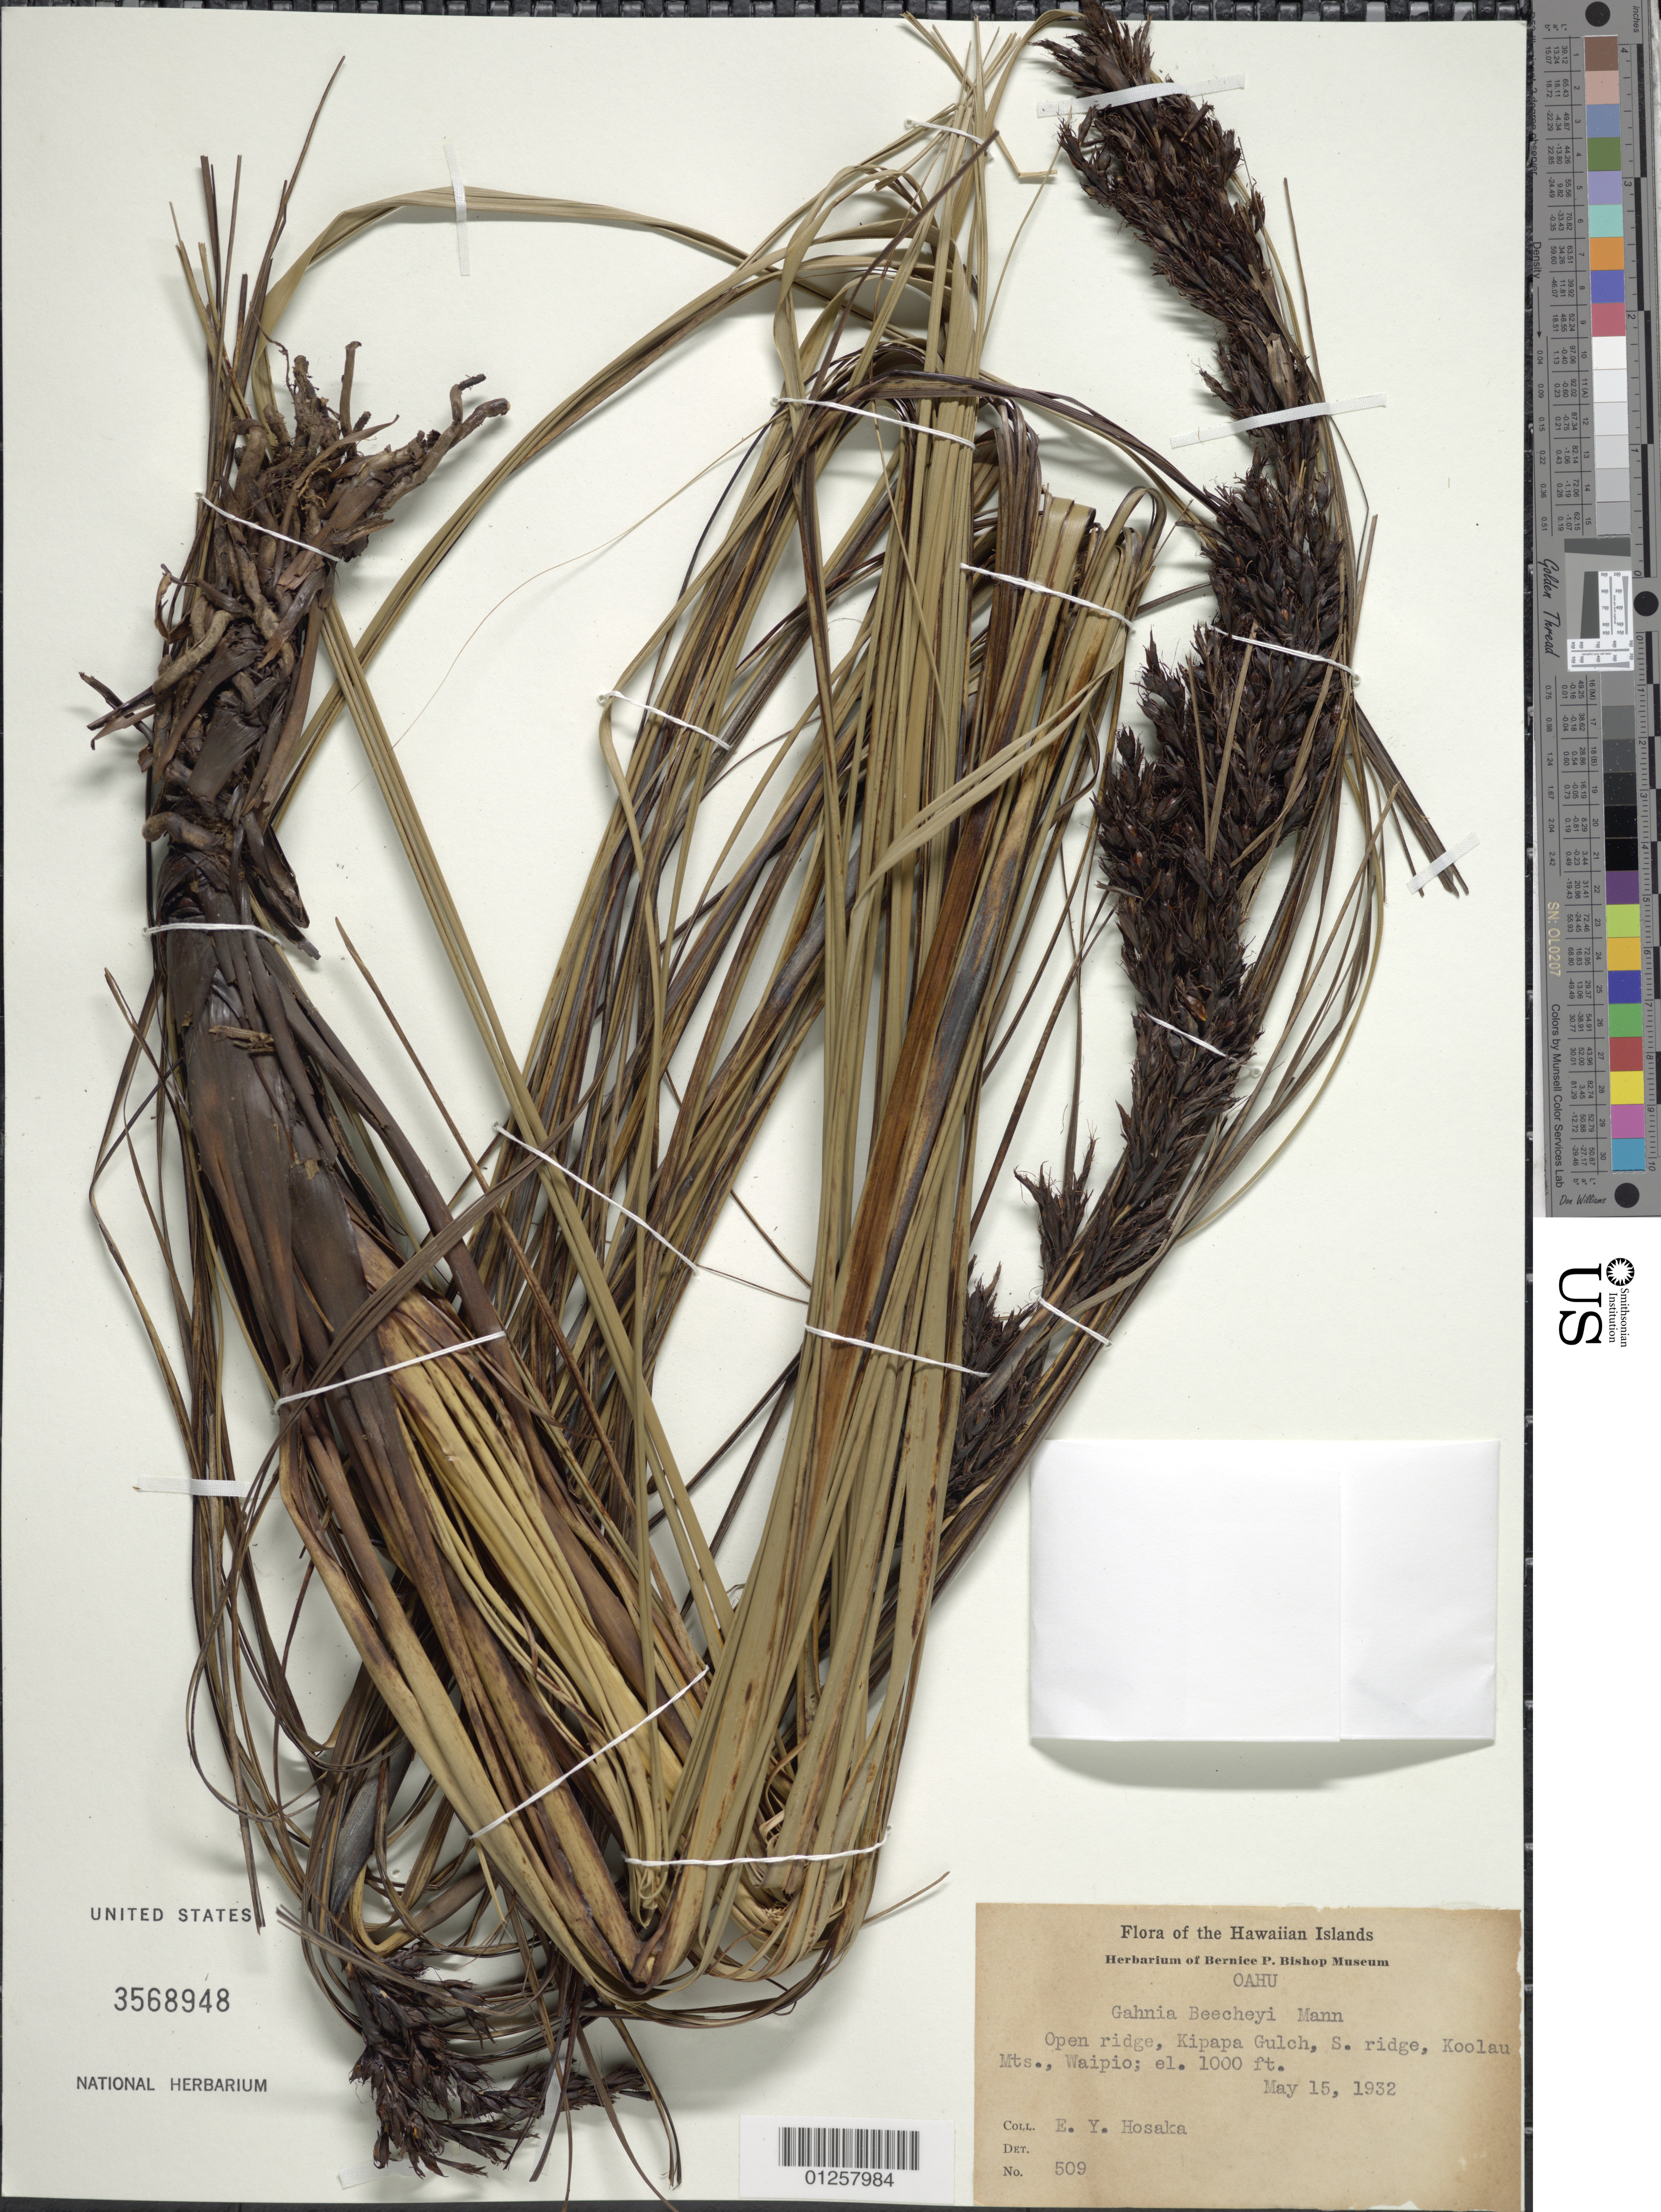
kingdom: Plantae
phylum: Tracheophyta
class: Liliopsida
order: Poales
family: Cyperaceae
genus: Gahnia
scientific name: Gahnia beecheyi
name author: H. Mann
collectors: E. Y. Hosaka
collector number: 1450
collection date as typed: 15 May 1932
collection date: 1932-05-15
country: United States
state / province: Hawaii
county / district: Honolulu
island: Oahu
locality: Waipio, Kipapa Gulch, S ridge, Koolau Mountains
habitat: Open ridge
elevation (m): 305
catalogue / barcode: US 3568948